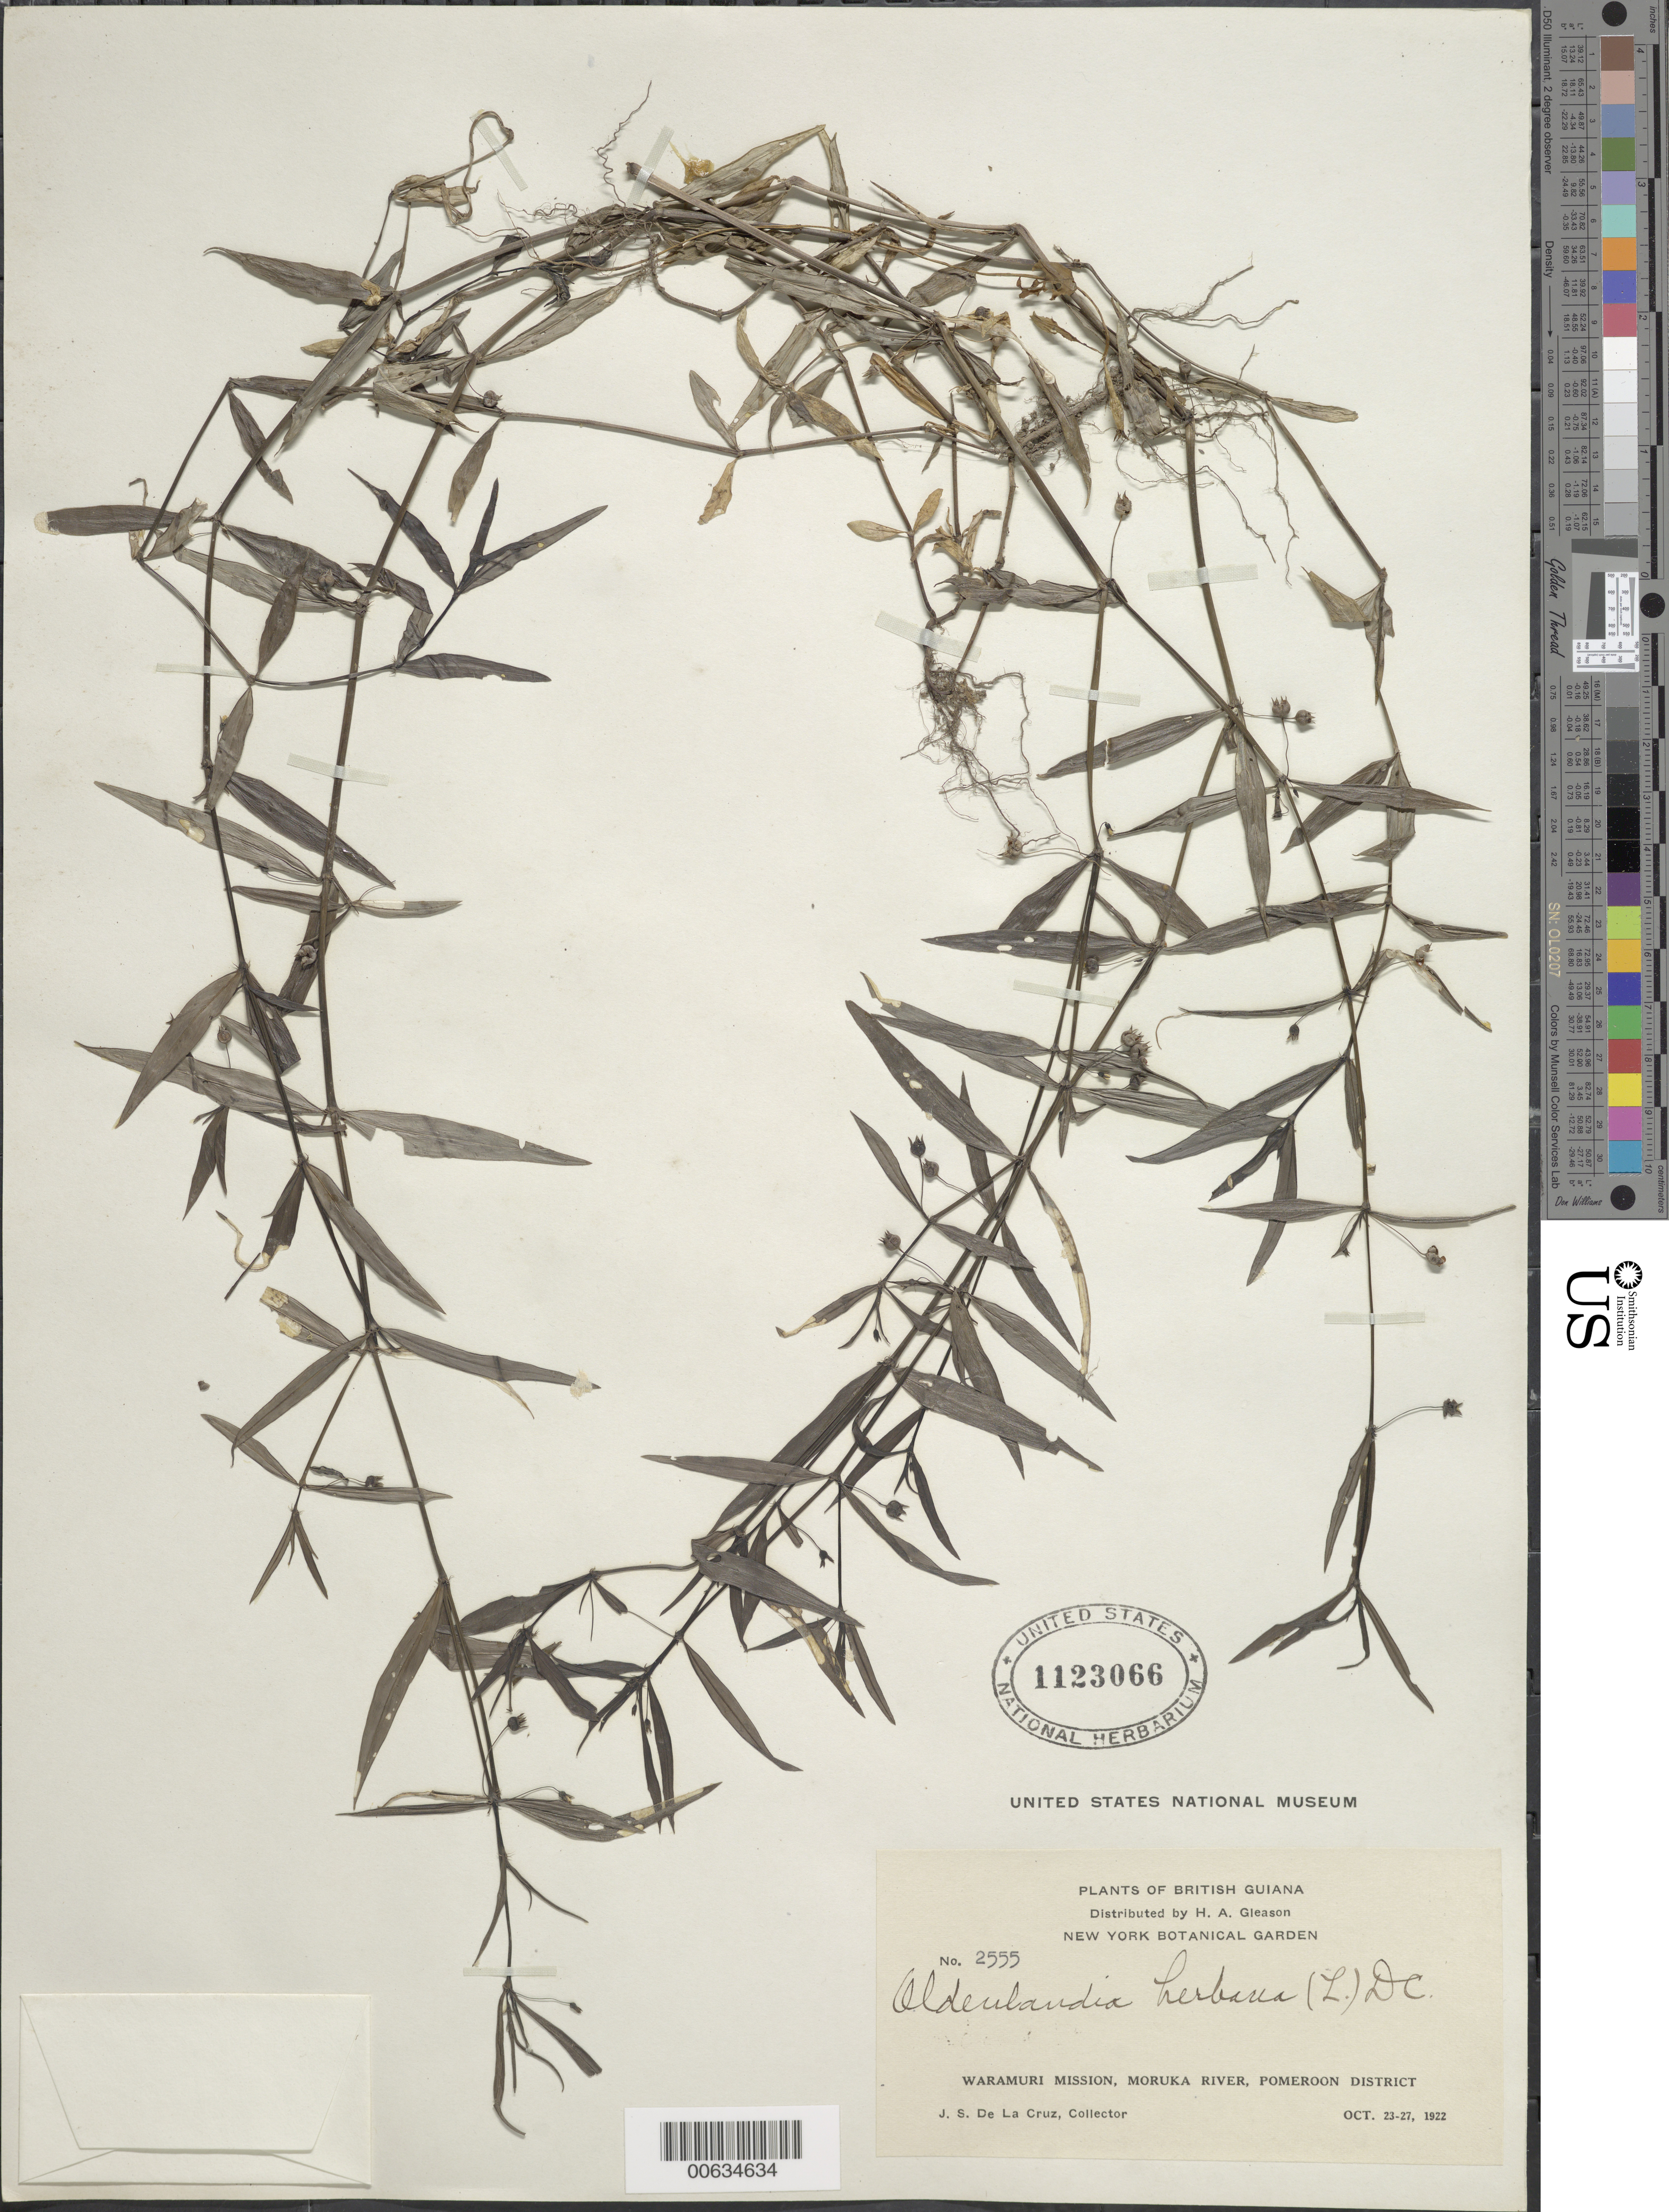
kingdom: Plantae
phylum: Tracheophyta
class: Magnoliopsida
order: Gentianales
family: Rubiaceae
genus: Oldenlandia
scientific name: Oldenlandia herbacea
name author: (L.) Roxb.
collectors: J. S. de la Cruz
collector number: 2555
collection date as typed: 23-Oct-22 to 27-Oct-22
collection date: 1922-10-23/1922-10-27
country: Guyana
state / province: Pomeroon-Supenaam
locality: Waramuri Mission, Moruka R., Pomeroon Dist.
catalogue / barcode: US 1123066